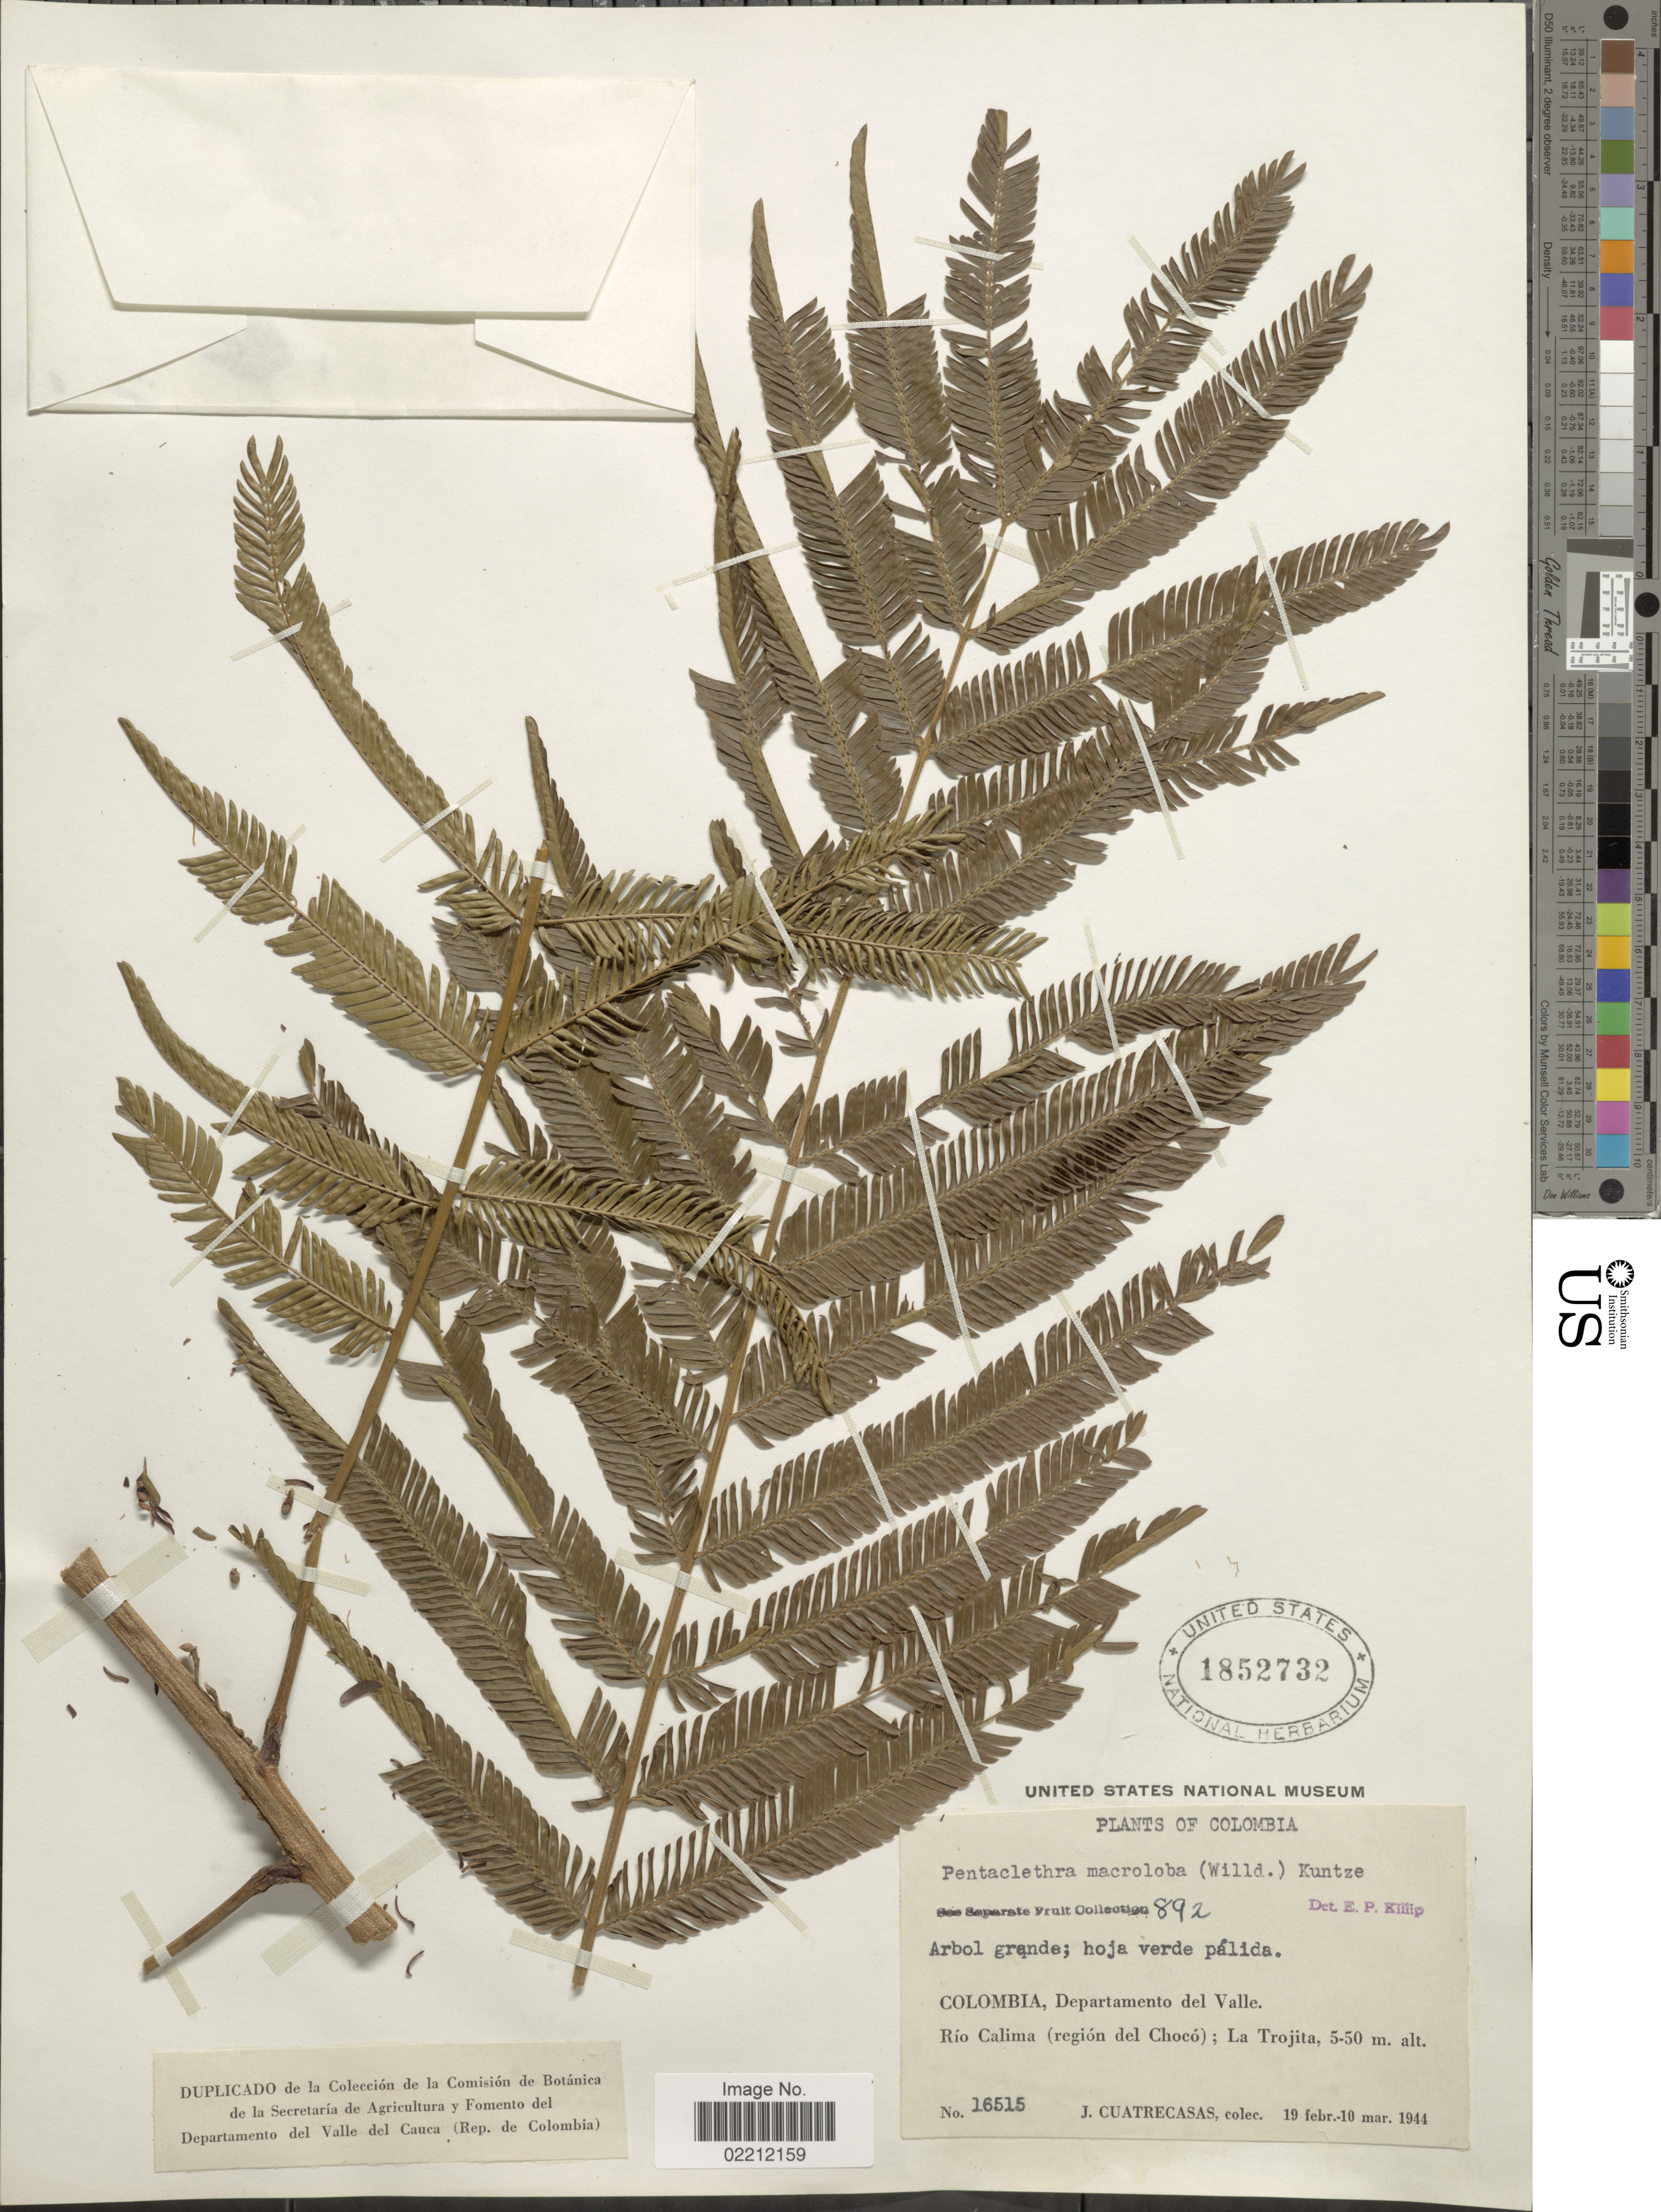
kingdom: Plantae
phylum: Tracheophyta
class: Magnoliopsida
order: Fabales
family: Fabaceae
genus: Pentaclethra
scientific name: Pentaclethra macroloba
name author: (Willd.) Kuntze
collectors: J. Cuatrecasas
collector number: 16515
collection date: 1941-02-19/1944-03-10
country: Colombia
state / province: Valle del Cauca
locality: Colombia, Departamento del Valle. Rio Calima (regio del Choco); la Trojita.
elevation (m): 5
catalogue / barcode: US 1852732